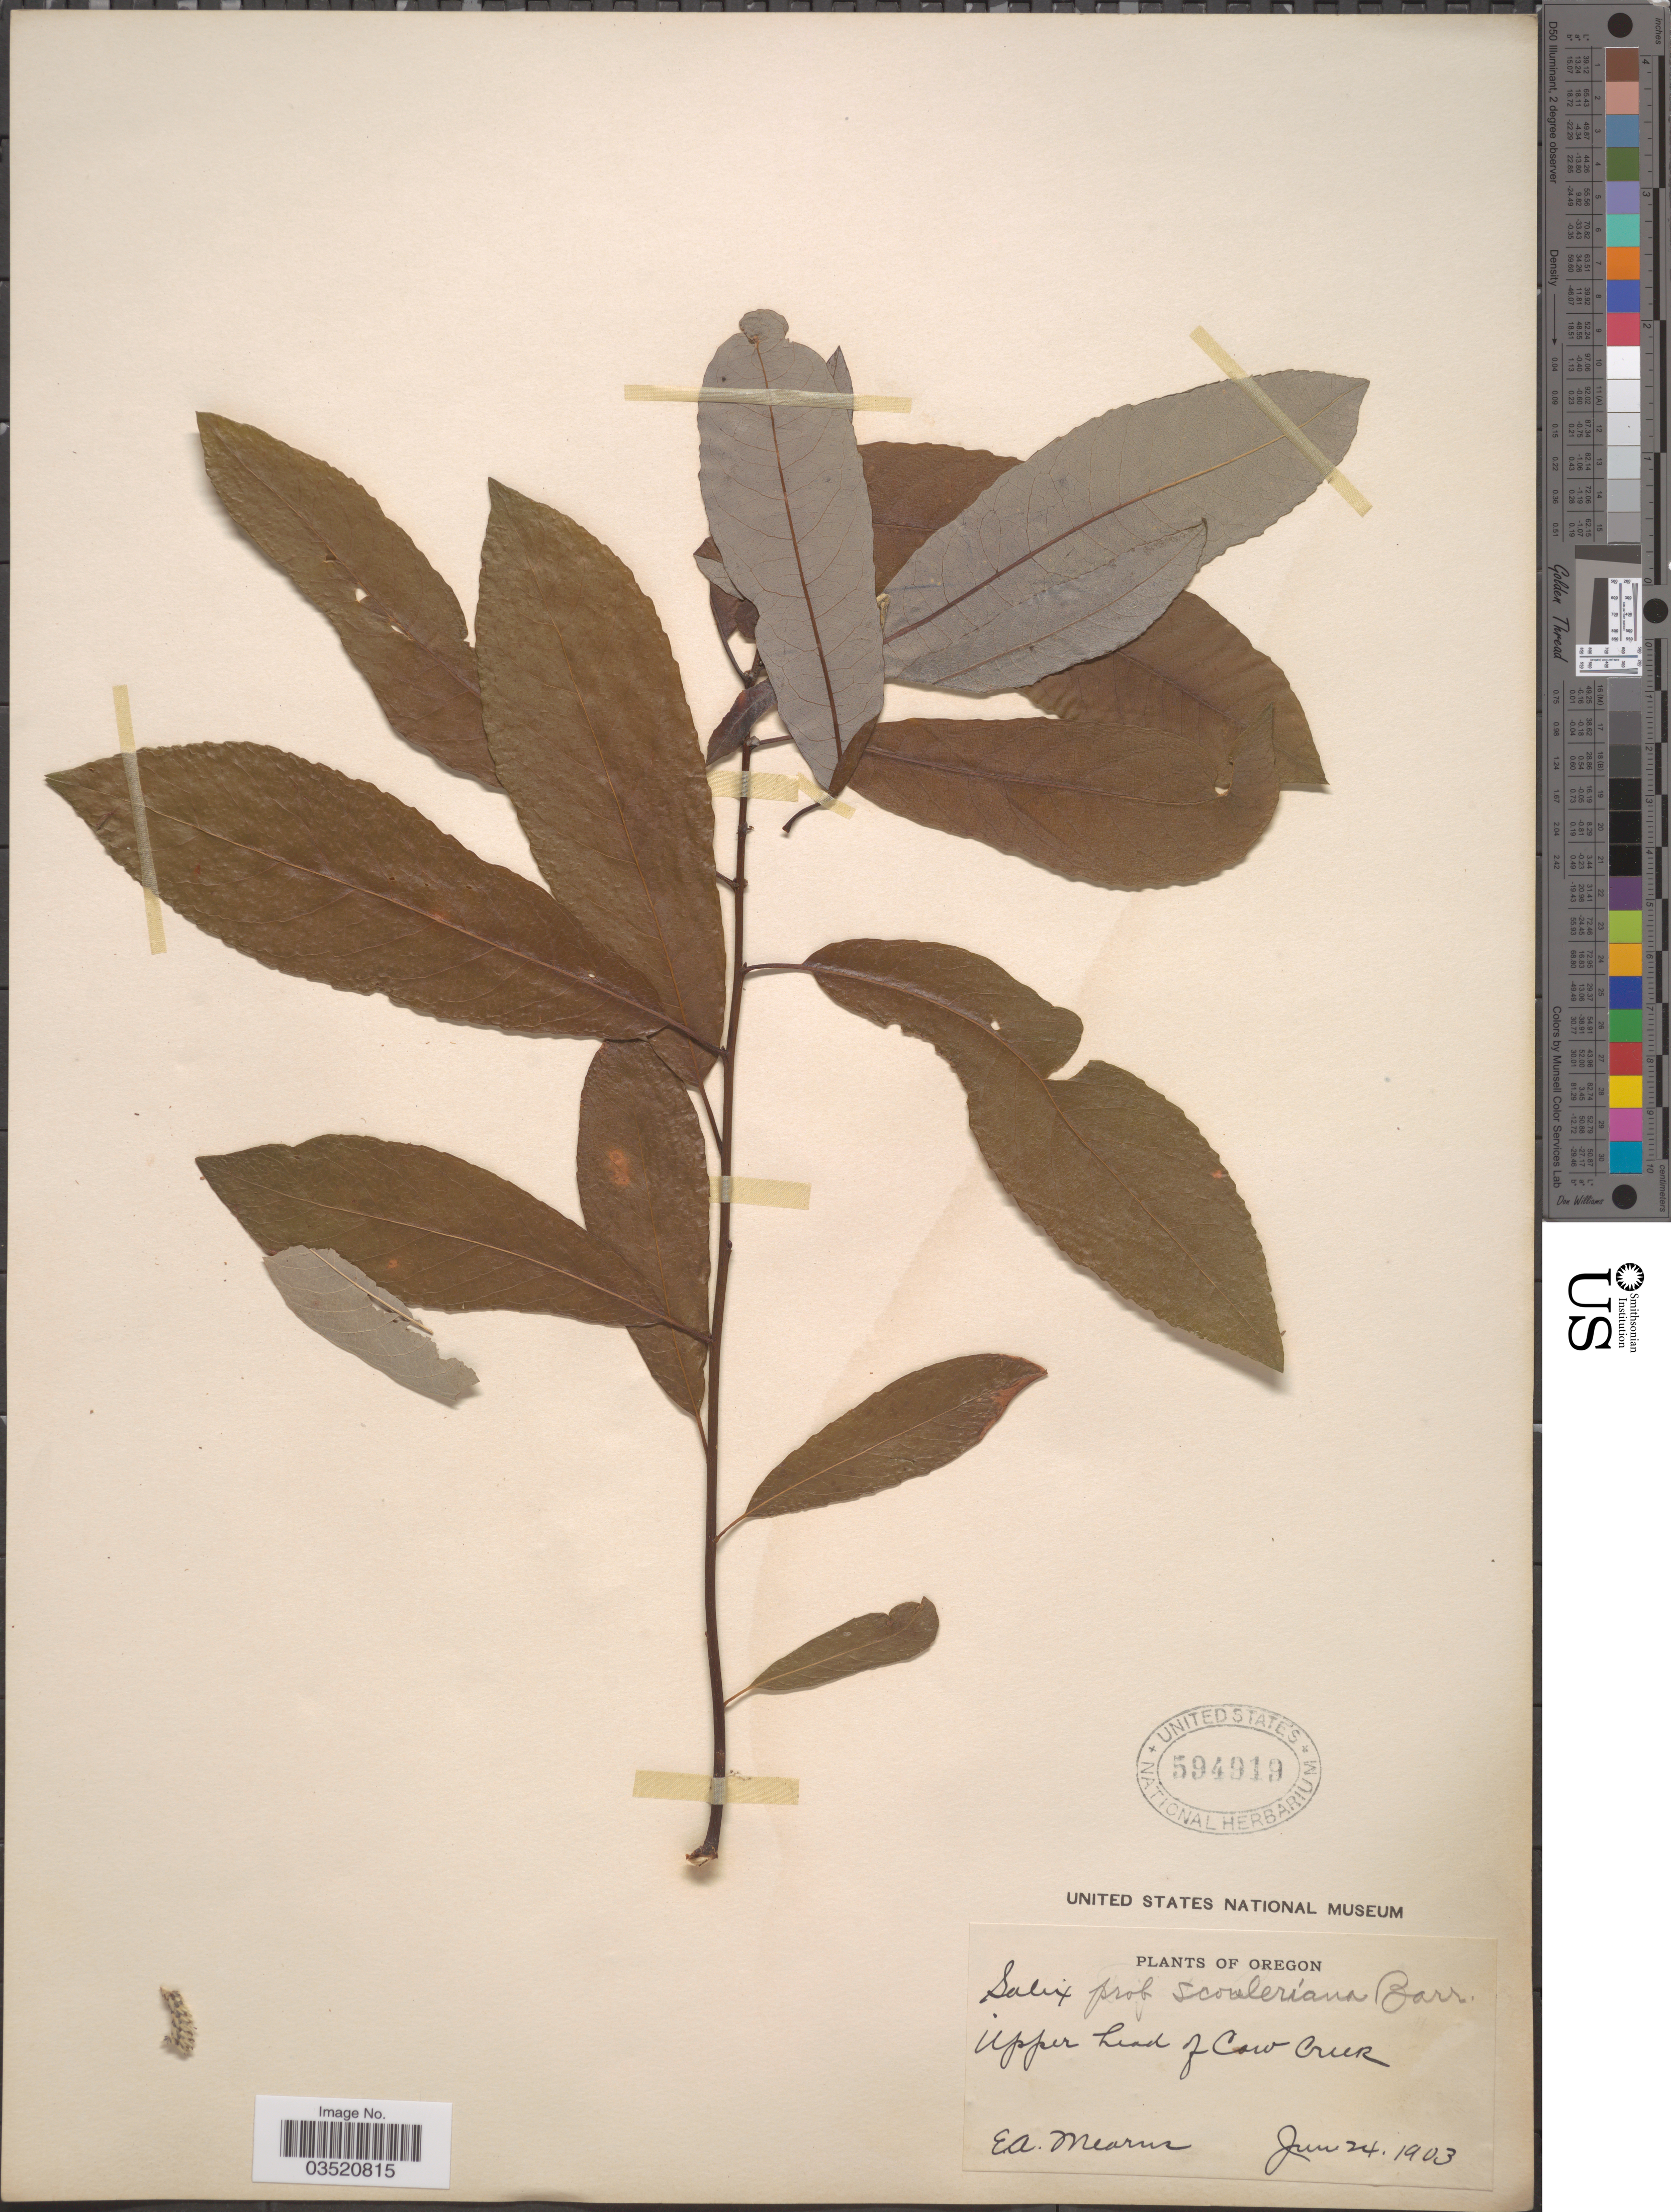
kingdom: Plantae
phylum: Tracheophyta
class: Magnoliopsida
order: Malpighiales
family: Salicaceae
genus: Salix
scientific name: Salix scouleriana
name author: Barratt ex Hook.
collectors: E. A. Mearns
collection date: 1903-06-24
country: United States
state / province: Oregon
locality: Upper head of Cow Creek.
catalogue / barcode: US 594919